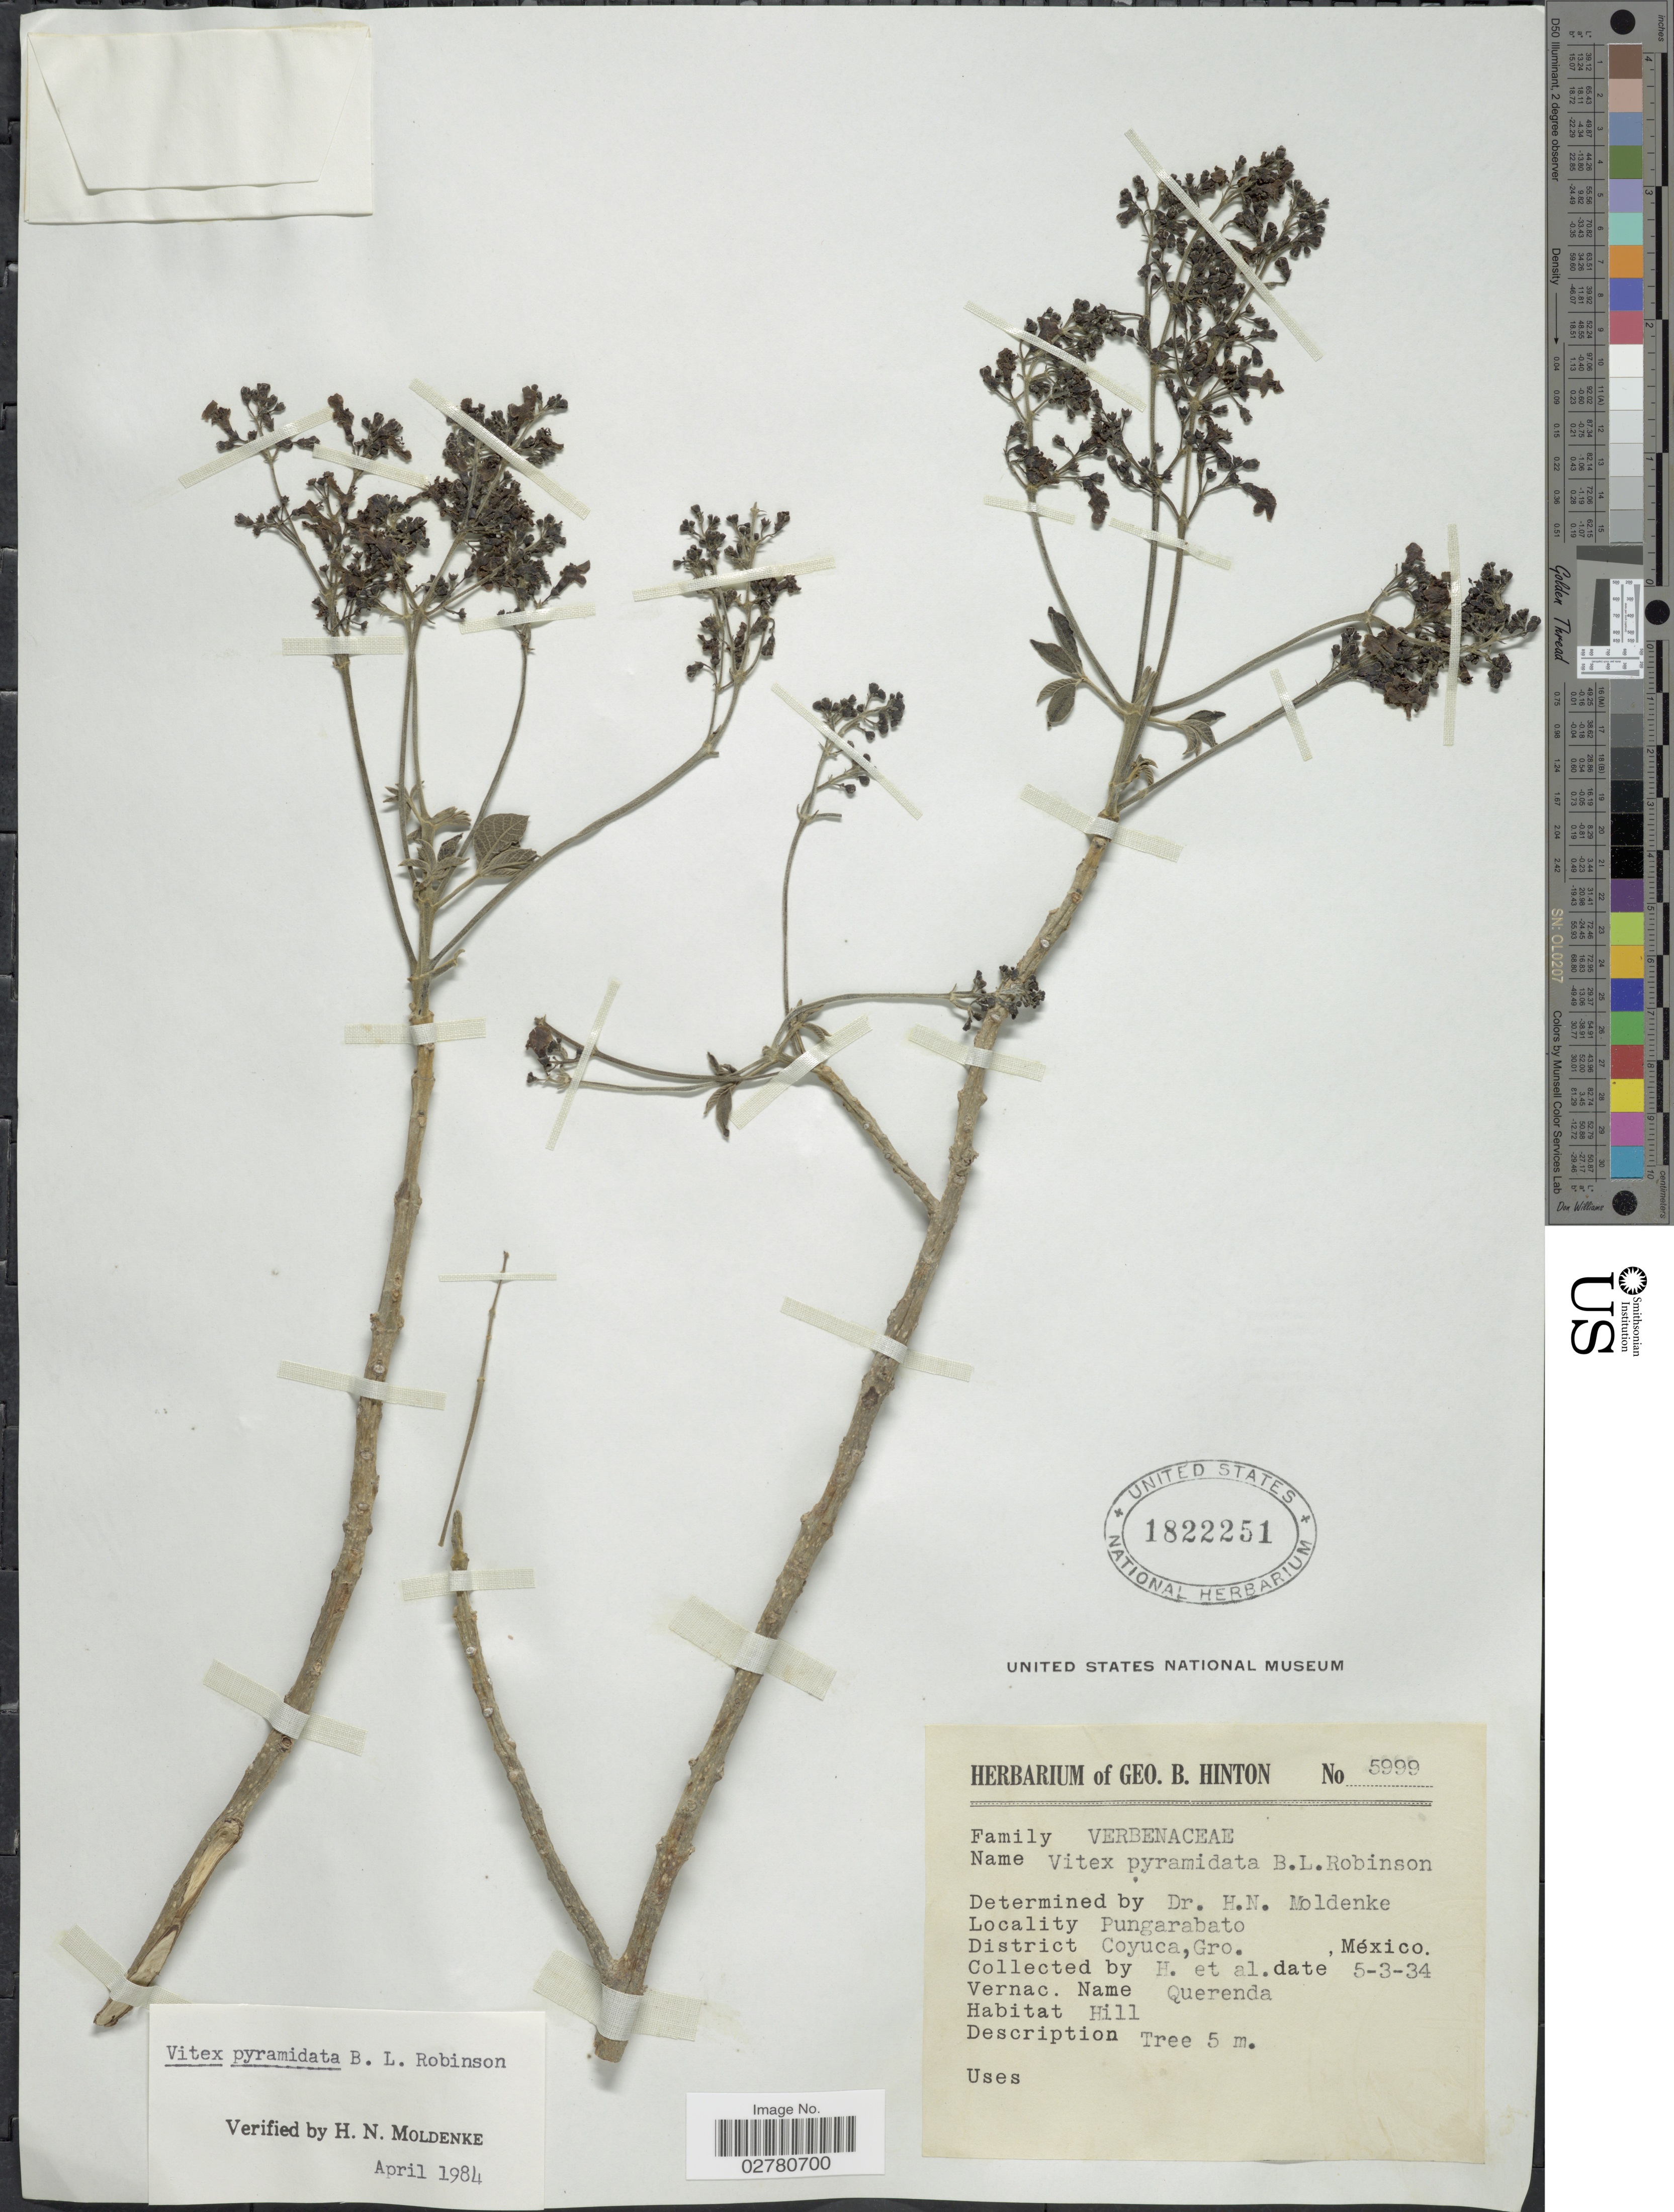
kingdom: Plantae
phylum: Tracheophyta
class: Magnoliopsida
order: Lamiales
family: Lamiaceae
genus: Vitex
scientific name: Vitex pyramidata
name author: B.L. Rob.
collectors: G. B. Hinton & et al.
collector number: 5999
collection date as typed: Transcribed d/m/y: 3/5/34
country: Mexico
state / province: Guerrero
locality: Pungarabato. District Coyuca.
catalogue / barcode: US 1822251